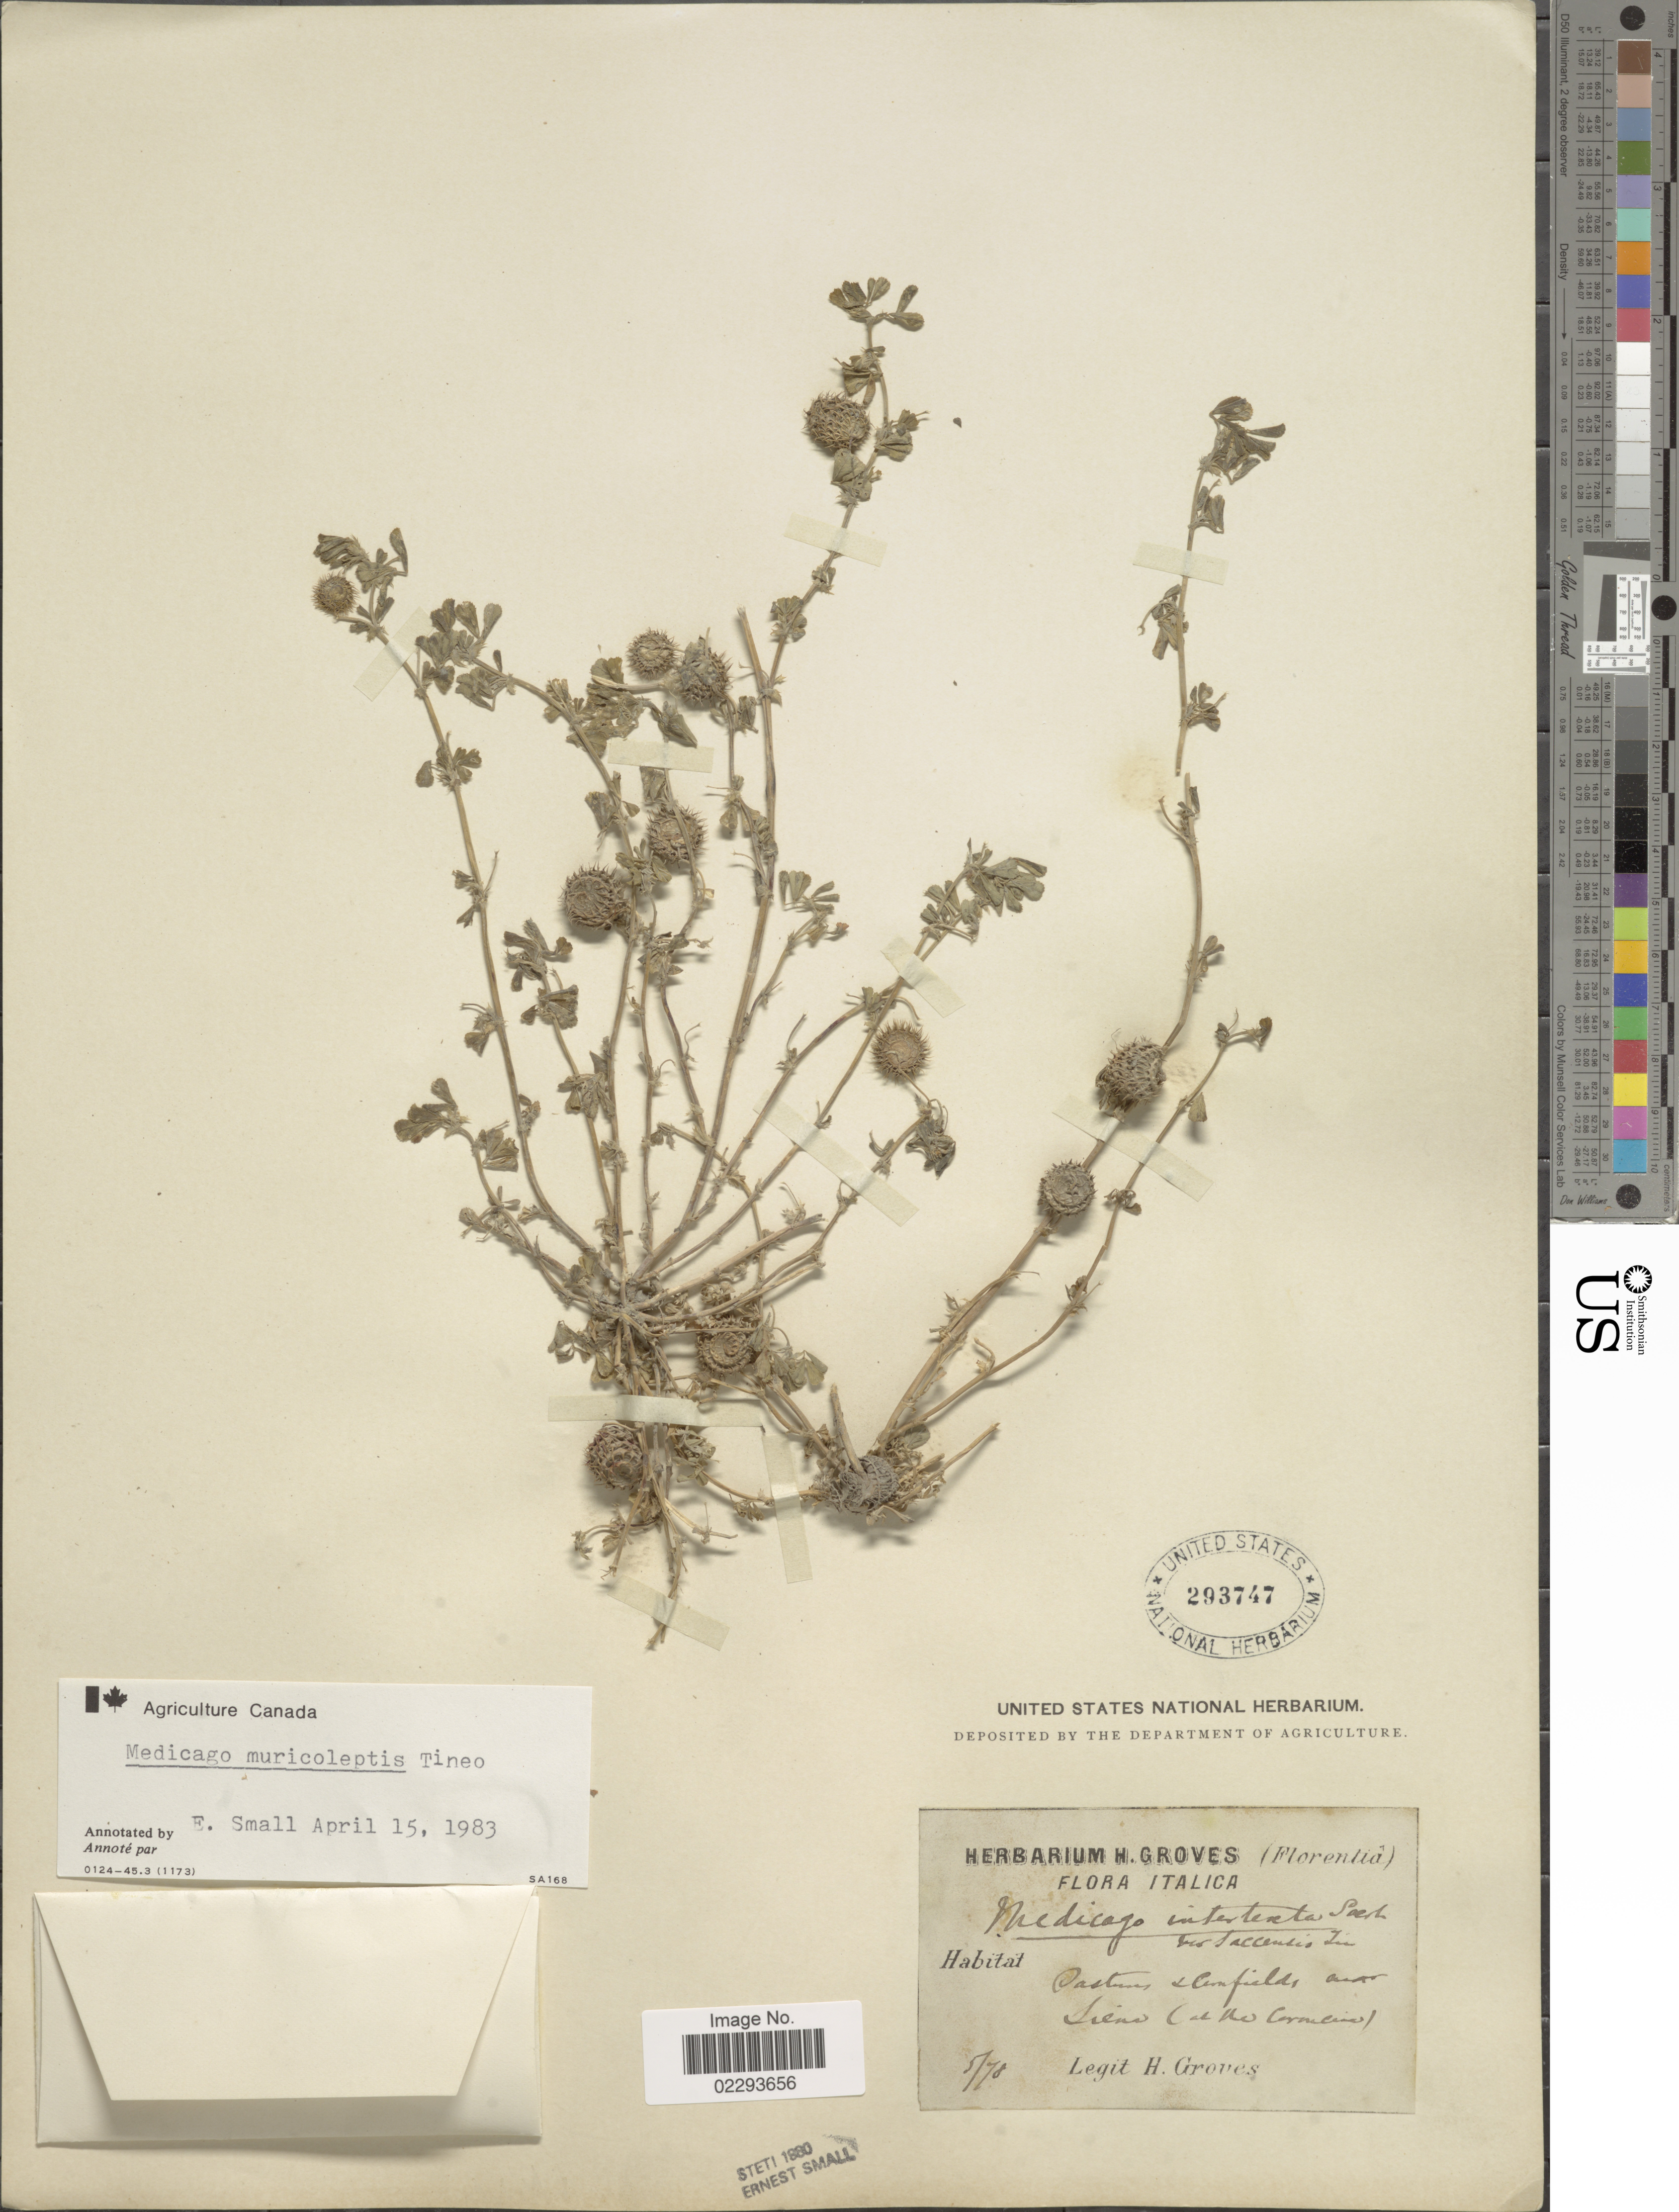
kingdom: Plantae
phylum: Tracheophyta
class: Magnoliopsida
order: Fabales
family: Fabaceae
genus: Medicago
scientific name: Medicago muricoleptis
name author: Tineo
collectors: H. Groves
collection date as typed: Transcribed d/m/y: /5/78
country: Italy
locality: Italica. aux Siene (a[illegible text] [illegible text] Carm[interpreted]).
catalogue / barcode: US 293747